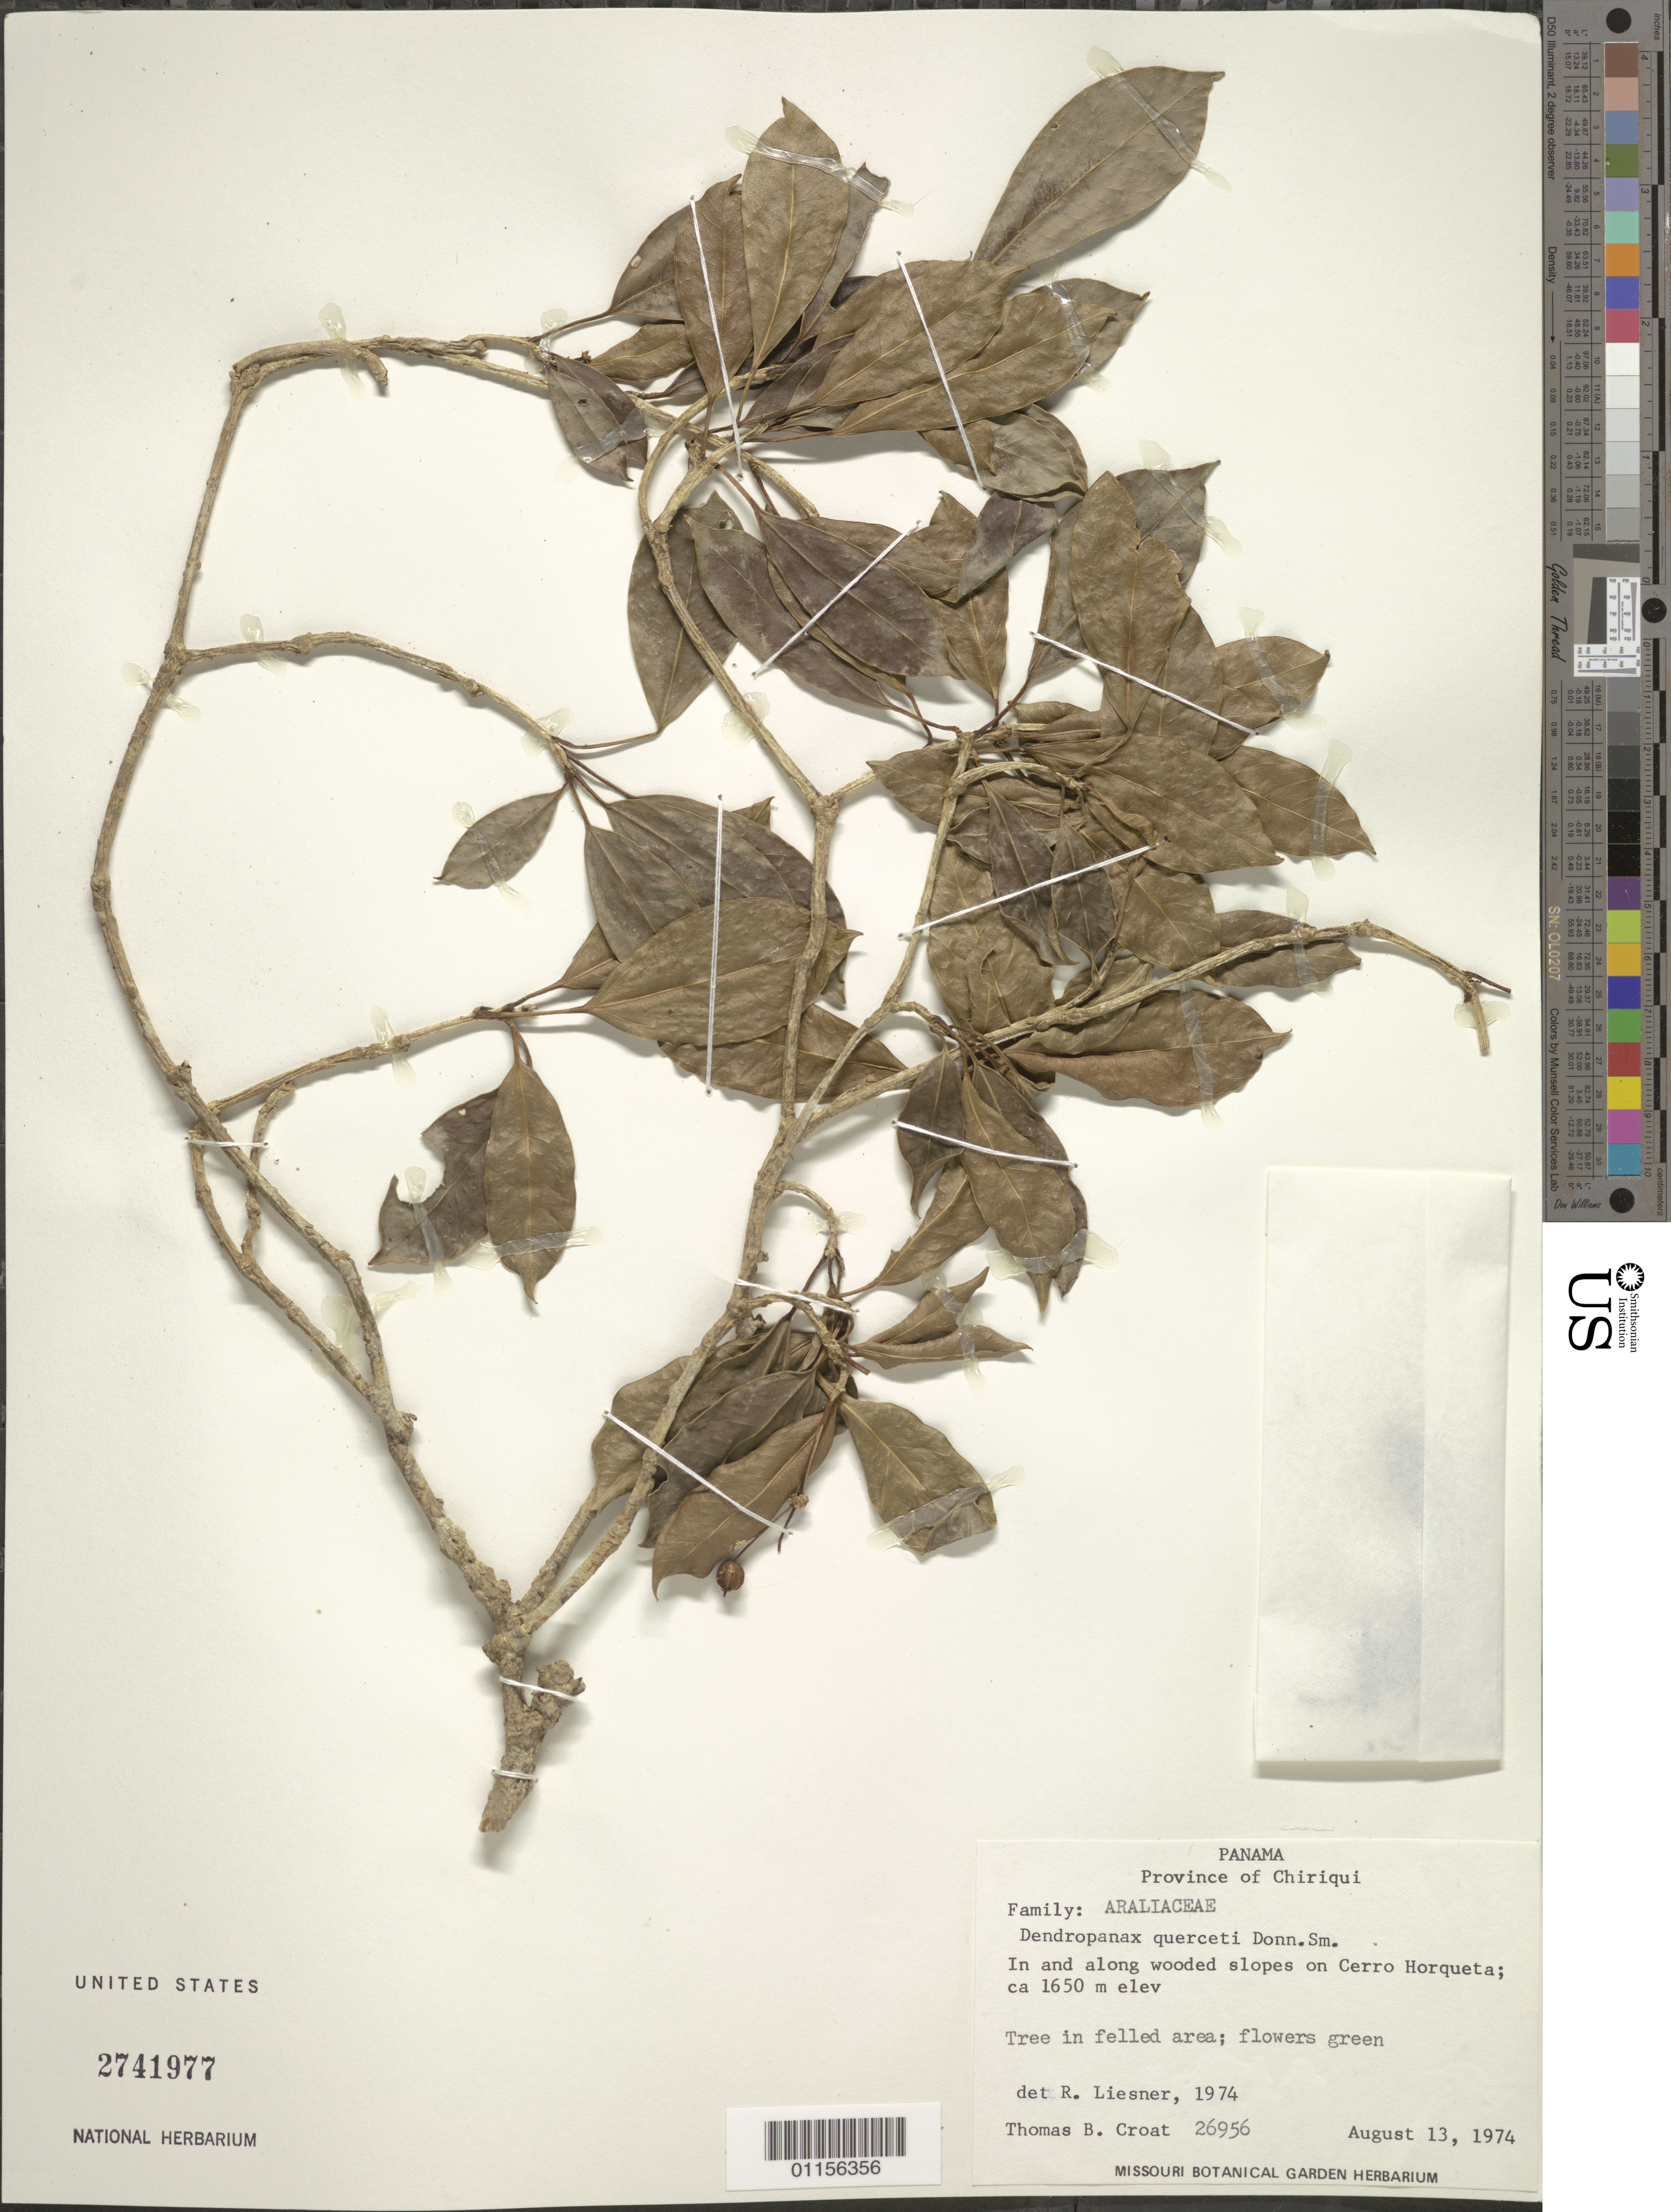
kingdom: Plantae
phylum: Tracheophyta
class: Magnoliopsida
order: Apiales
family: Araliaceae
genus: Dendropanax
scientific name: Dendropanax querceti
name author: Donn. Sm.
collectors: T. B. Croat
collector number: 26956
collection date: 1974-08-13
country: Panama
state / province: Chiriquí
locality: Cerro Horqueta.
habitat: Tree in felled area.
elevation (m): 1650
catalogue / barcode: US 2741977